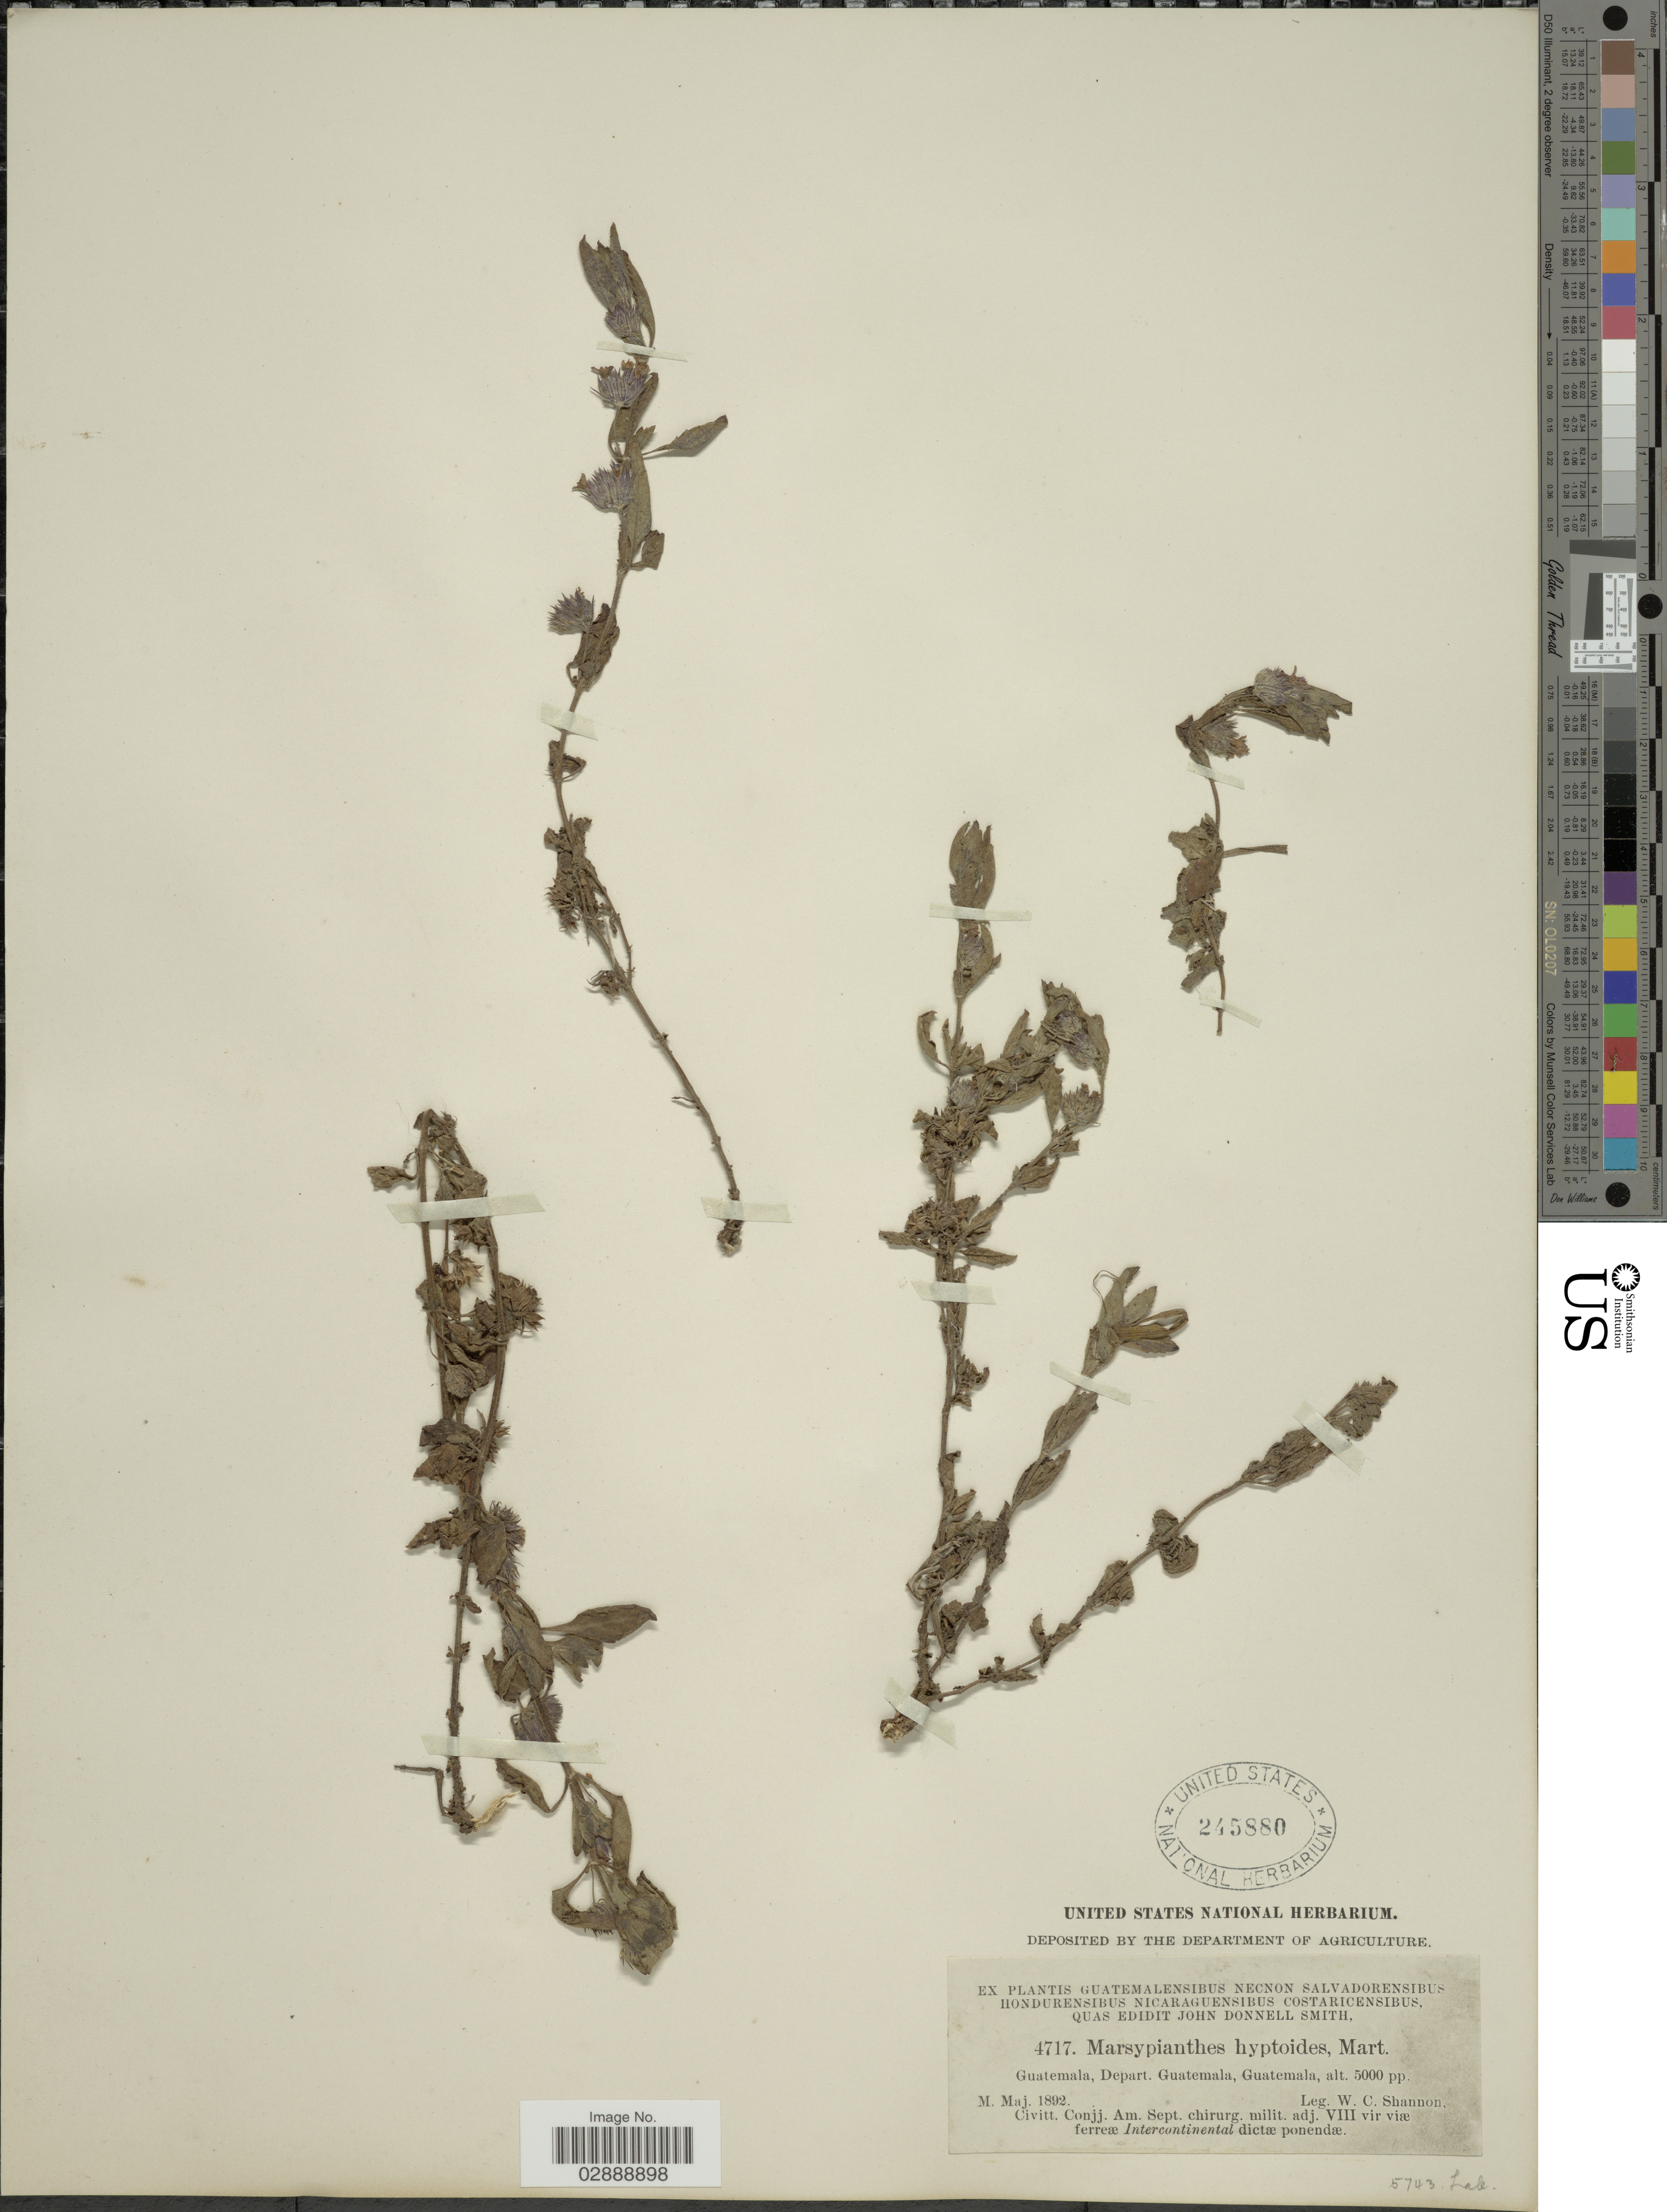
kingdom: Plantae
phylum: Tracheophyta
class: Magnoliopsida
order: Lamiales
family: Lamiaceae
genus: Marsypianthes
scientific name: Marsypianthes chamaedrys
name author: (Vahl) Kuntze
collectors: W. C. Shannon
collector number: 4717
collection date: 1892-05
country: Guatemala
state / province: Guatemala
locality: Depart. Guatemala.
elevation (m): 1524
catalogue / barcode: US 245880